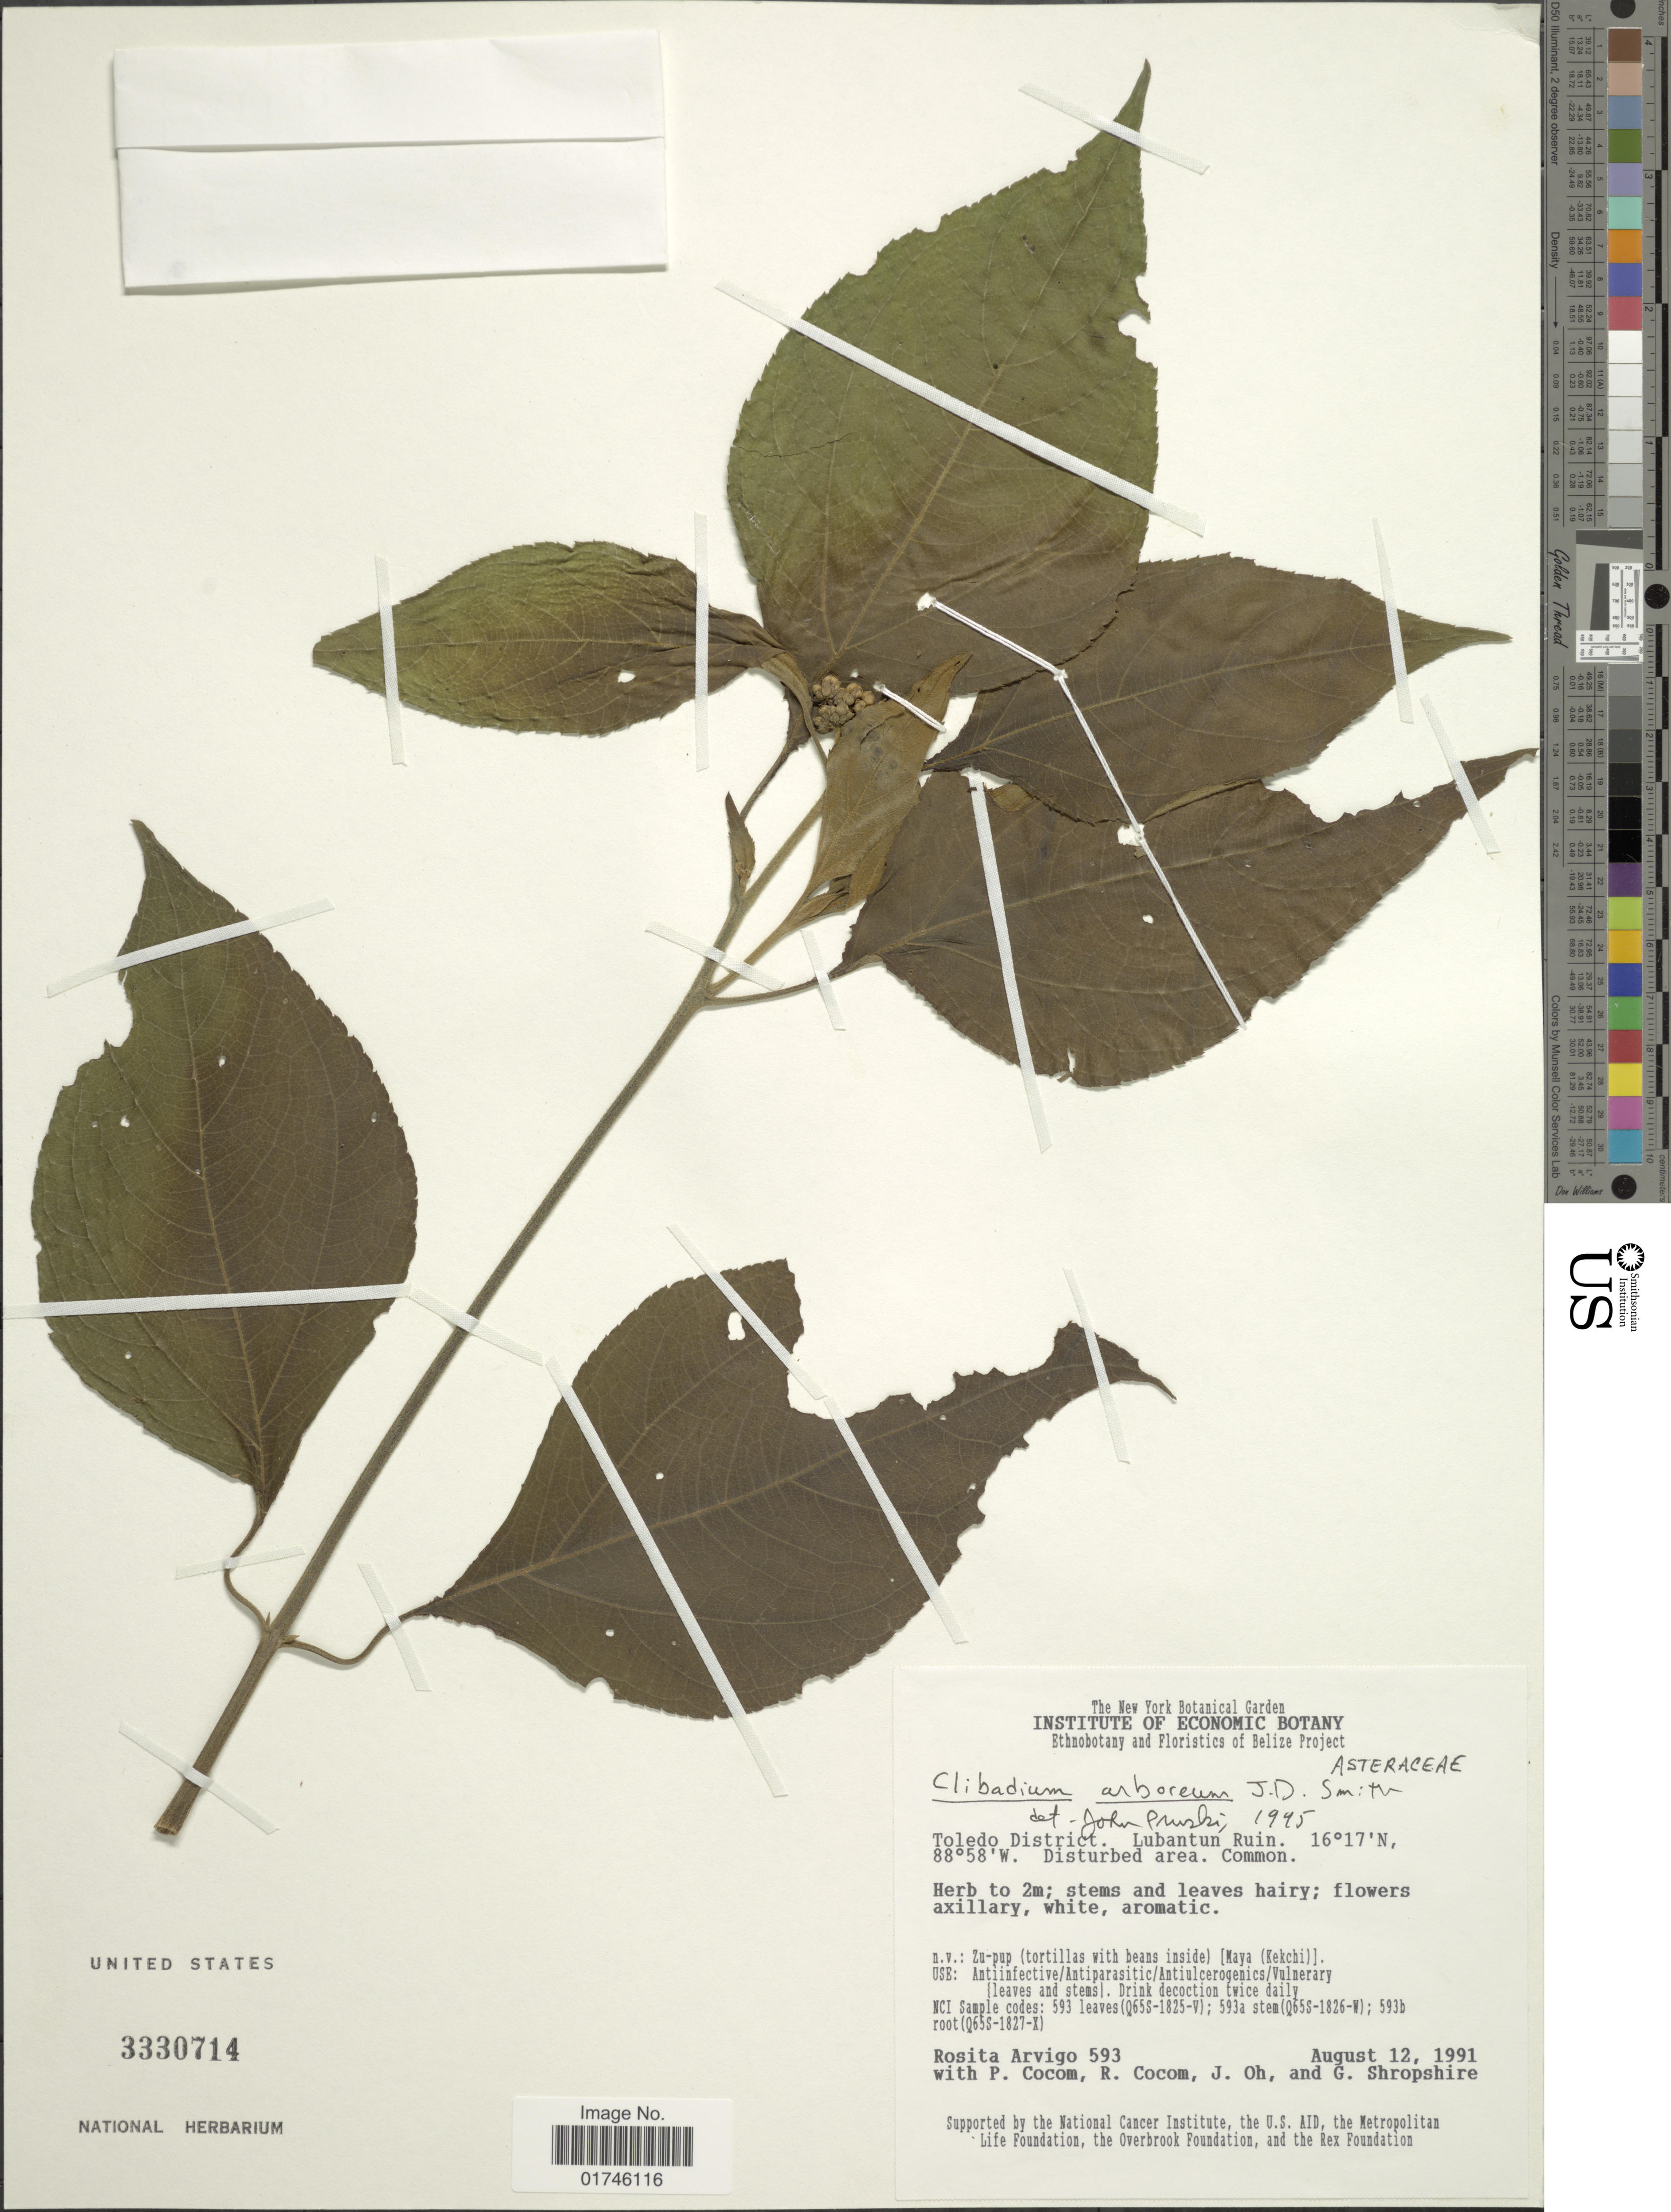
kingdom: Plantae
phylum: Tracheophyta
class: Magnoliopsida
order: Asterales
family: Asteraceae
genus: Clibadium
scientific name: Clibadium arboreum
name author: Donn. Sm.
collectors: R. Arvigo, P. Cocom, R. Cocom, J. Oh & G. Shropshire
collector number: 593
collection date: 1991-08-12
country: Belize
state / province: Toledo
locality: Toledo District. Lubantun Ruin.Disturbed area,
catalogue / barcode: US 3330714